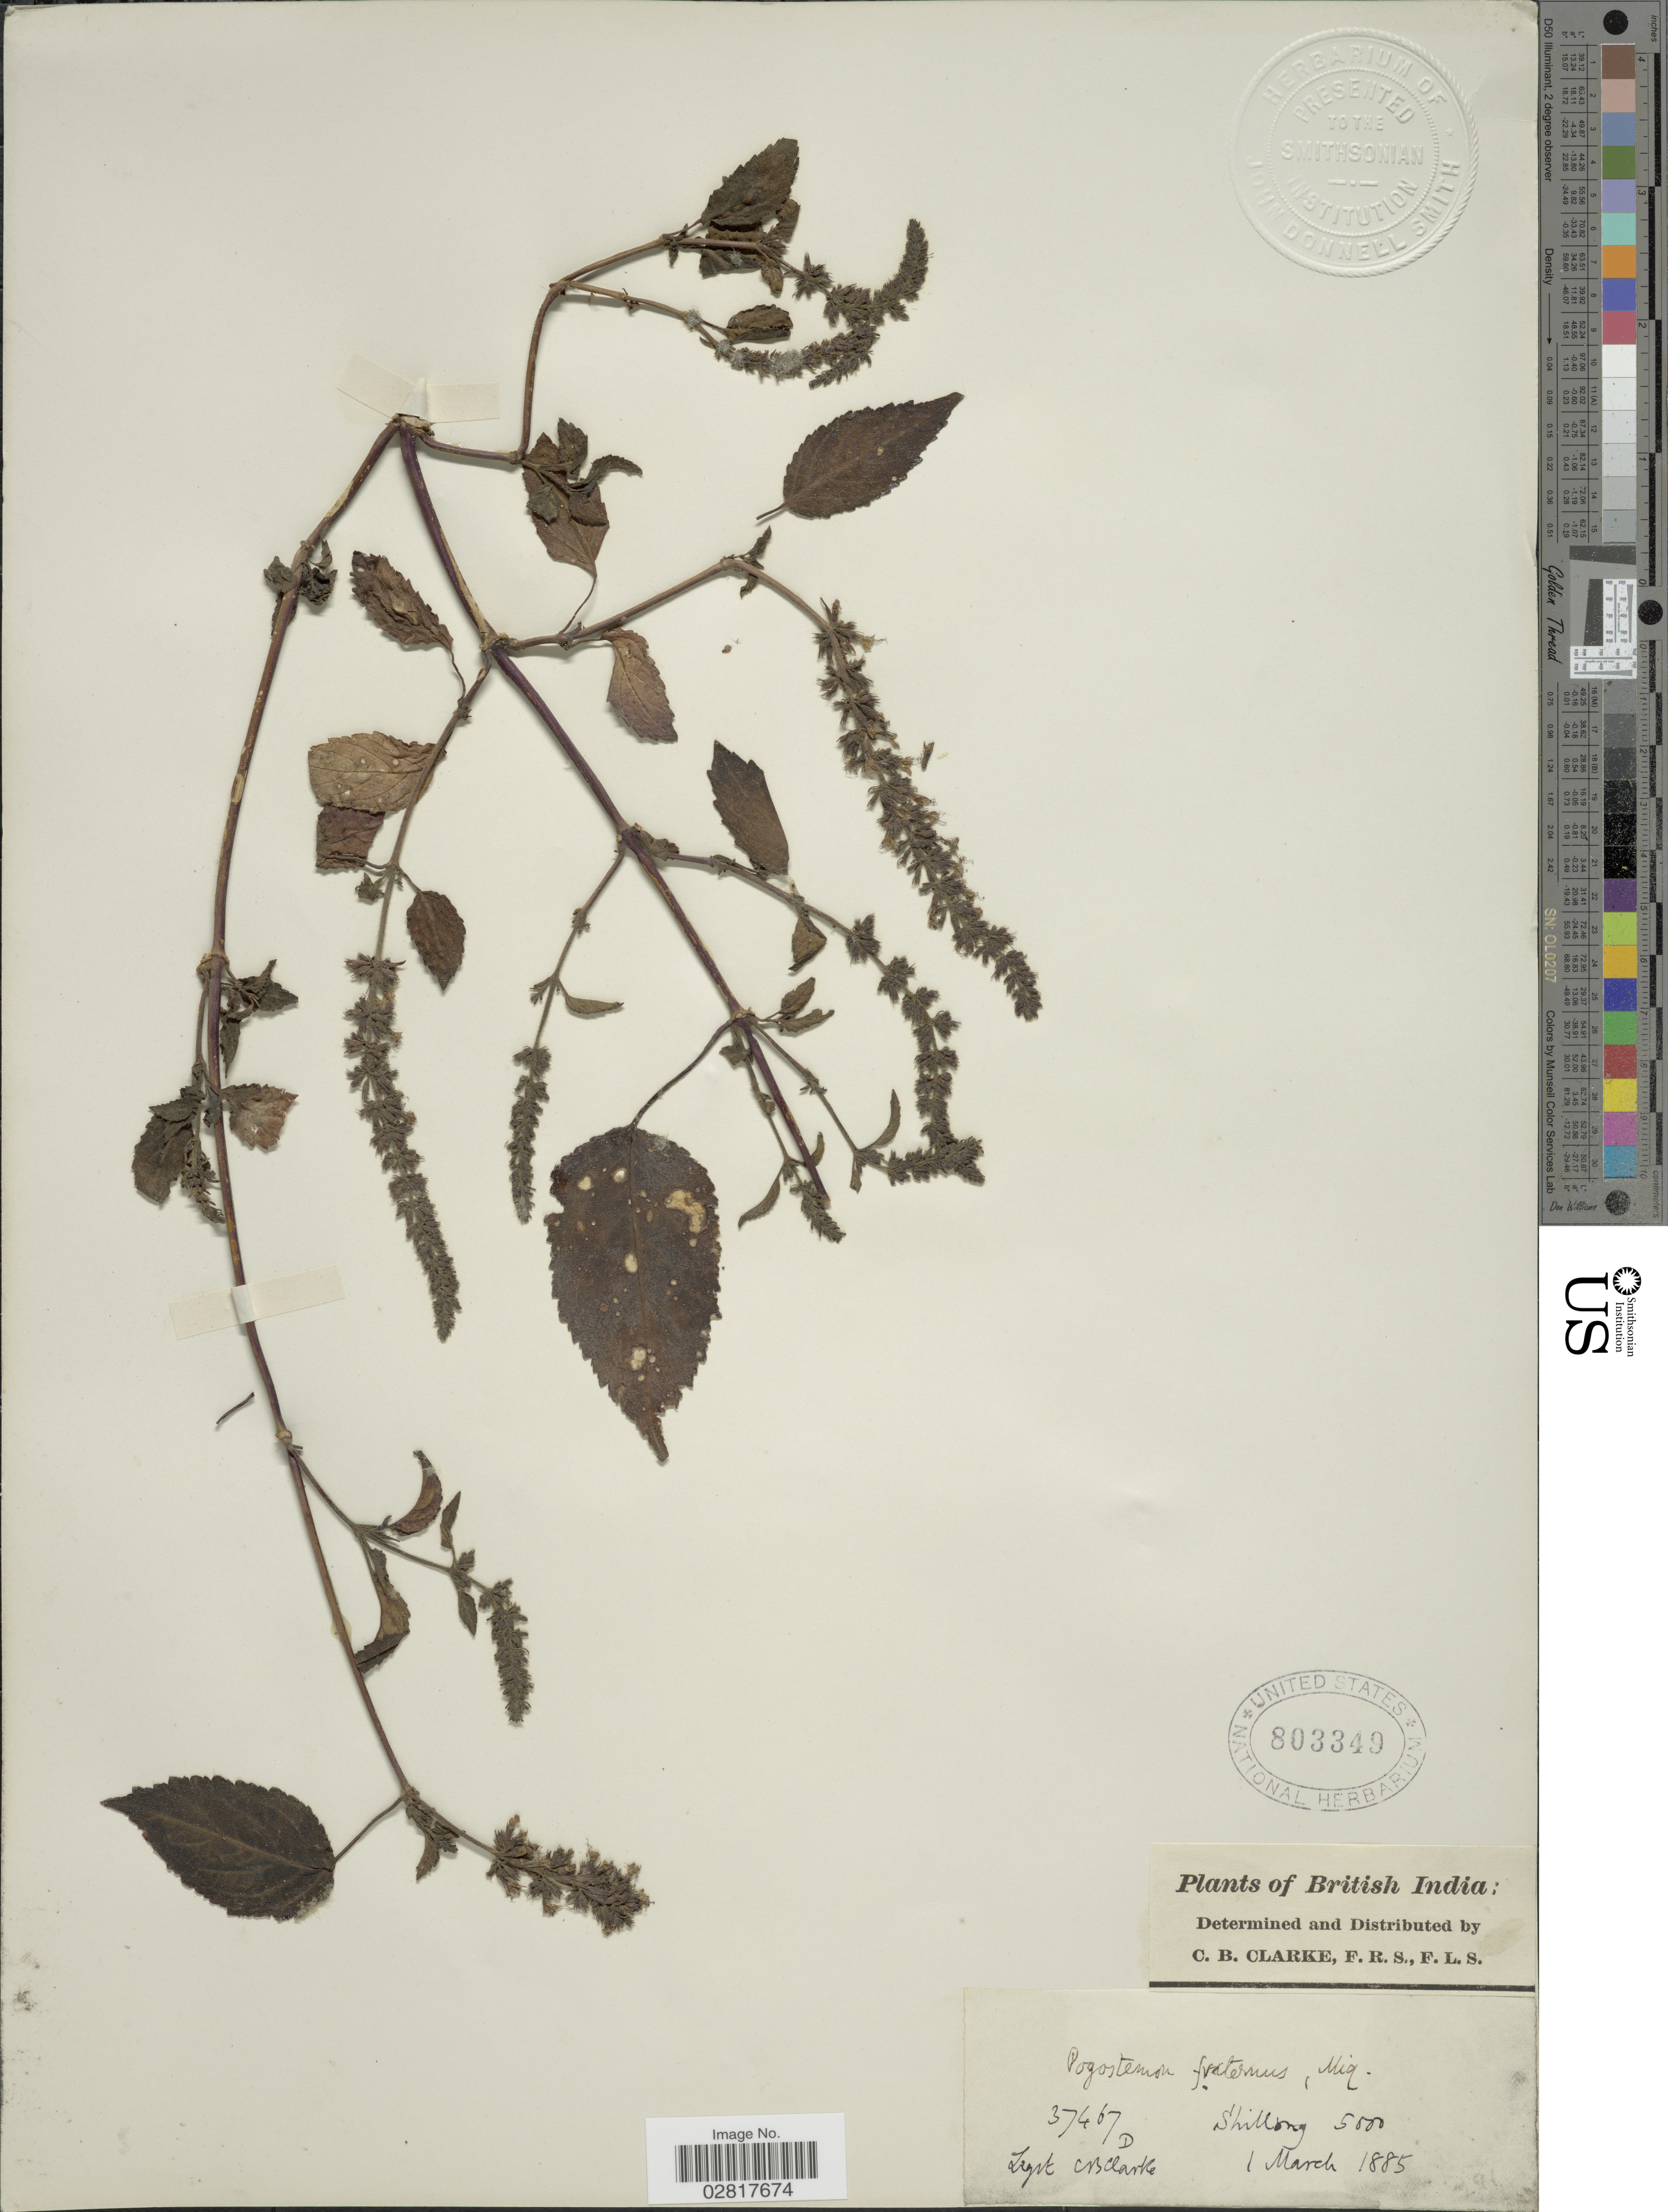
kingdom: Plantae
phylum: Tracheophyta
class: Magnoliopsida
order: Lamiales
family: Lamiaceae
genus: Pogostemon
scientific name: Pogostemon fraternus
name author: Miq.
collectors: C. B. Clarke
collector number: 37467D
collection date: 1885-03-01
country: India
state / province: Meghalaya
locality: British India: Shillong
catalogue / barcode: US 803349